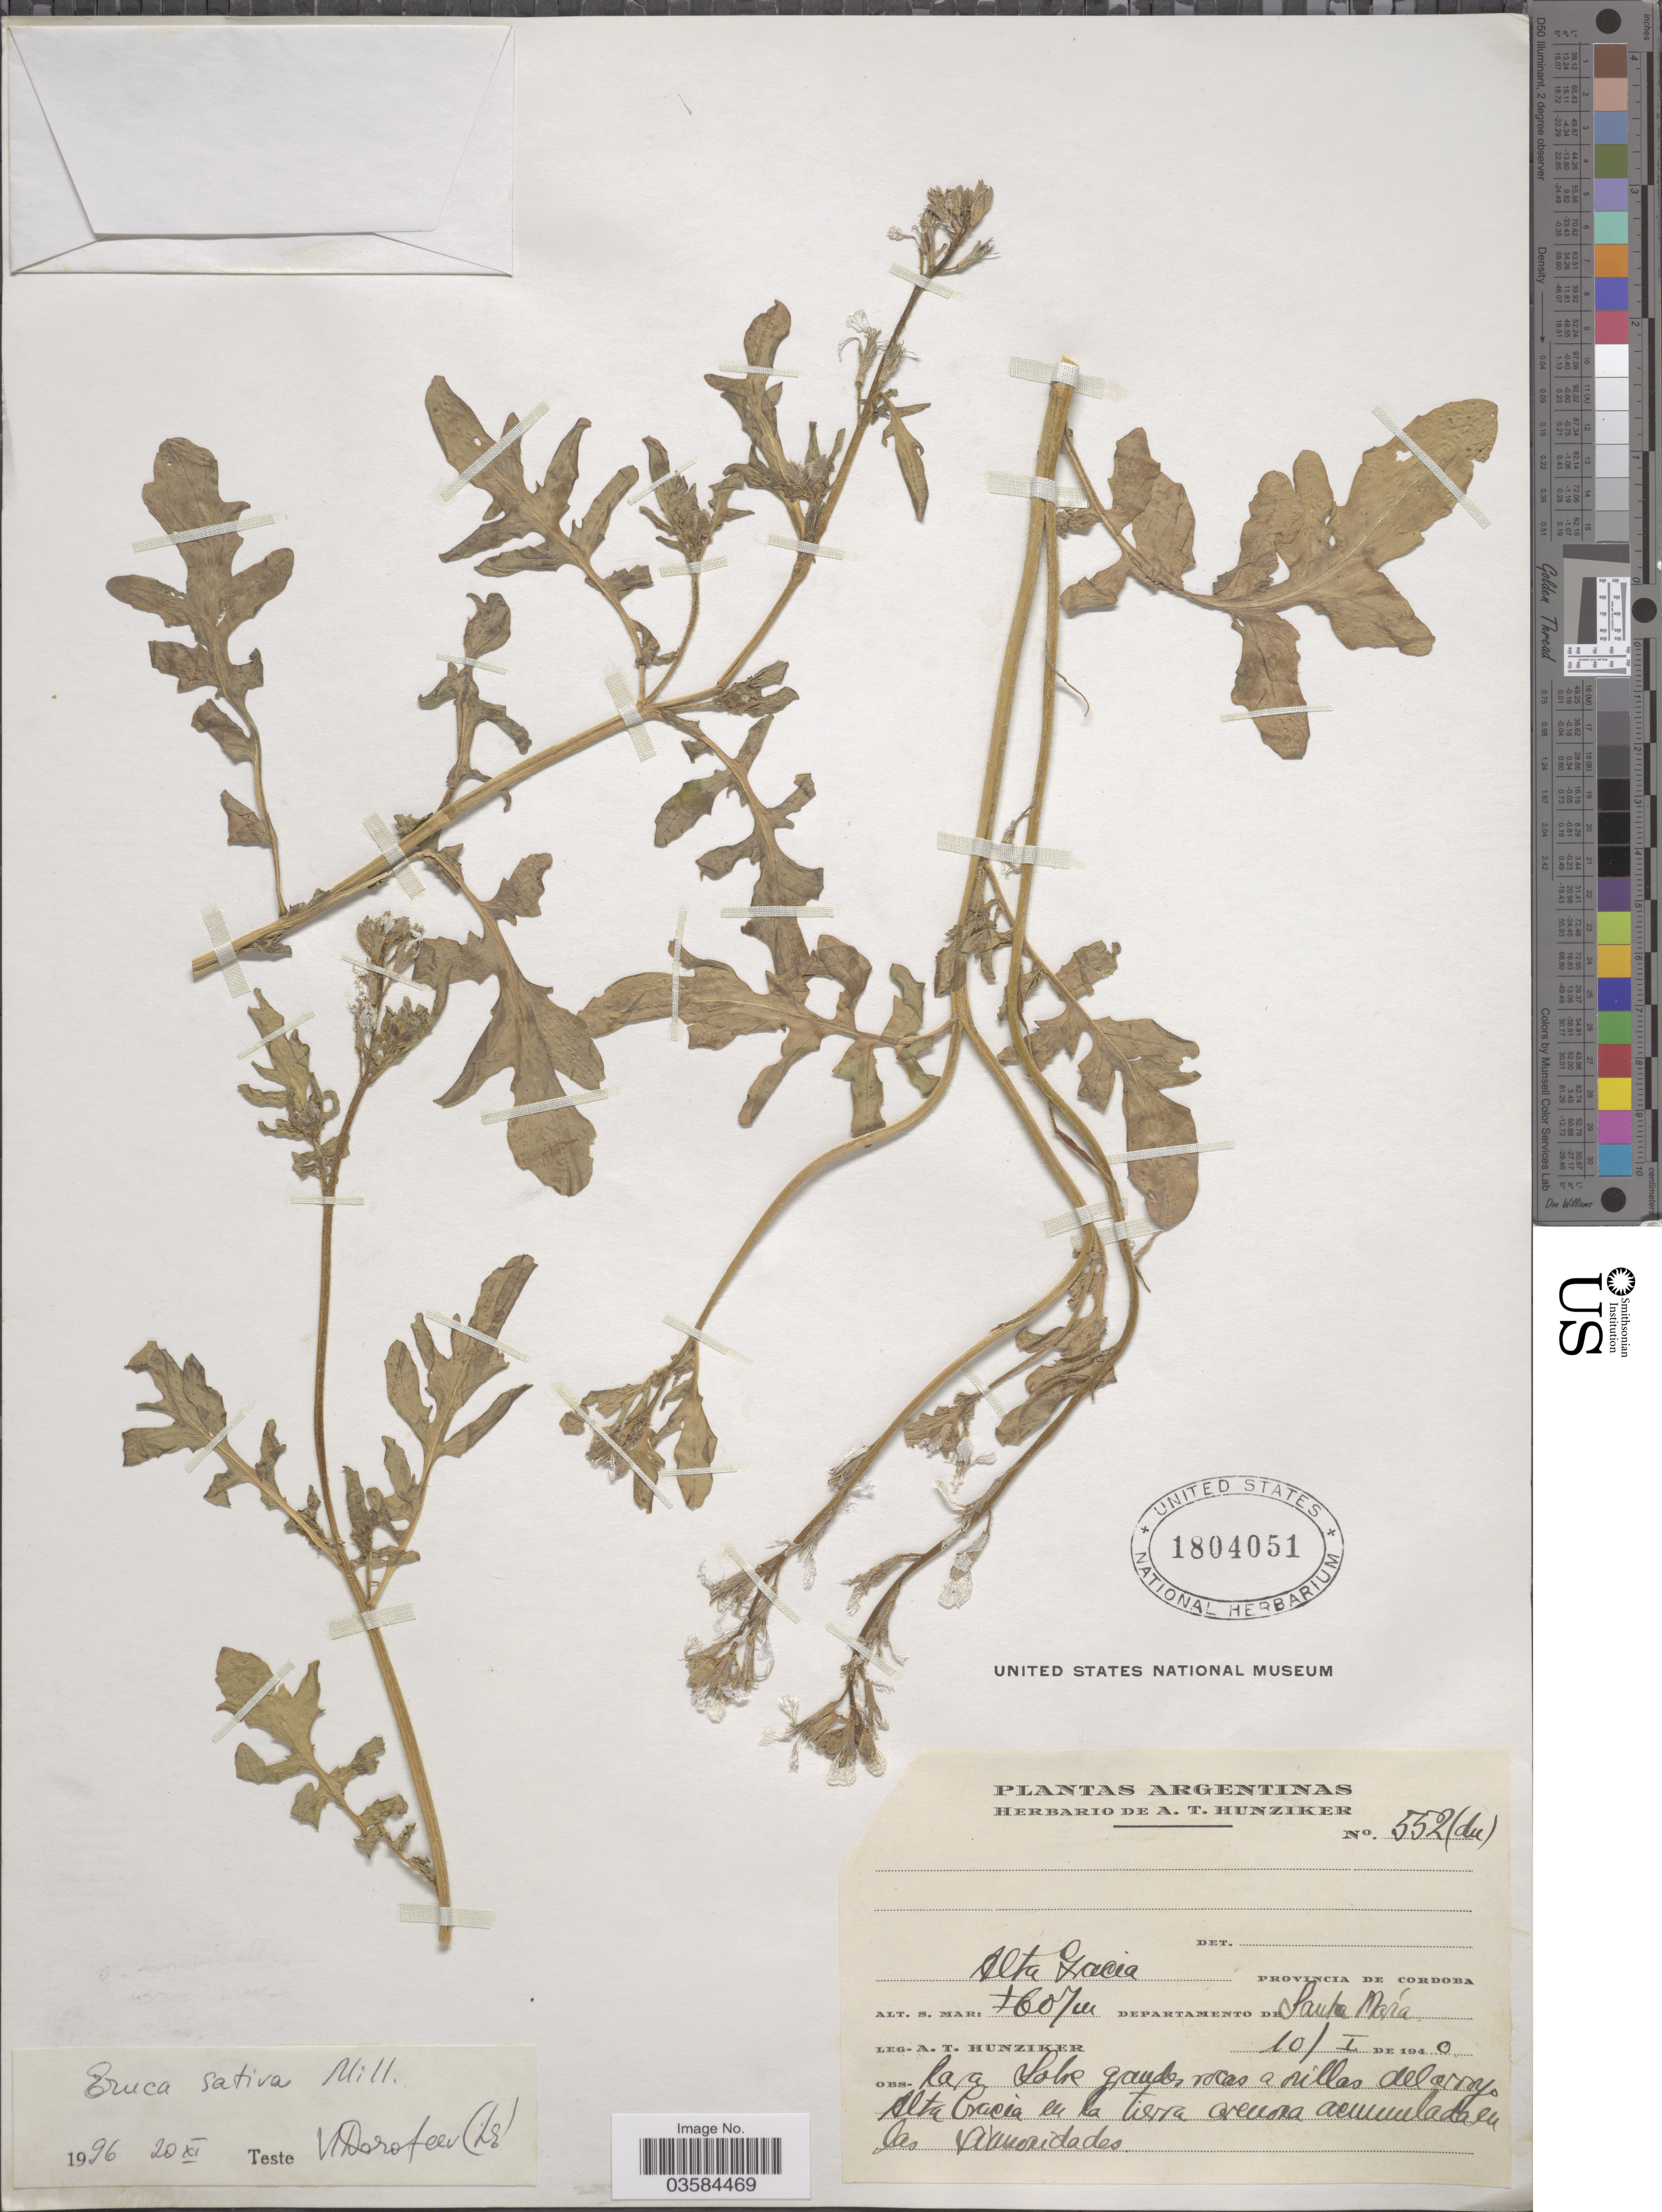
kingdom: Plantae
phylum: Tracheophyta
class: Magnoliopsida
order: Brassicales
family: Brassicaceae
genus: Eruca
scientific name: Eruca sativa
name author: Mill.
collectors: A. T. Hunziker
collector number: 552(du)*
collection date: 1940-01-10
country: Argentina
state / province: Cordoba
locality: Alta Gacia. Departamento de Santa Maria.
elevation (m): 607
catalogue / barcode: US 1804051